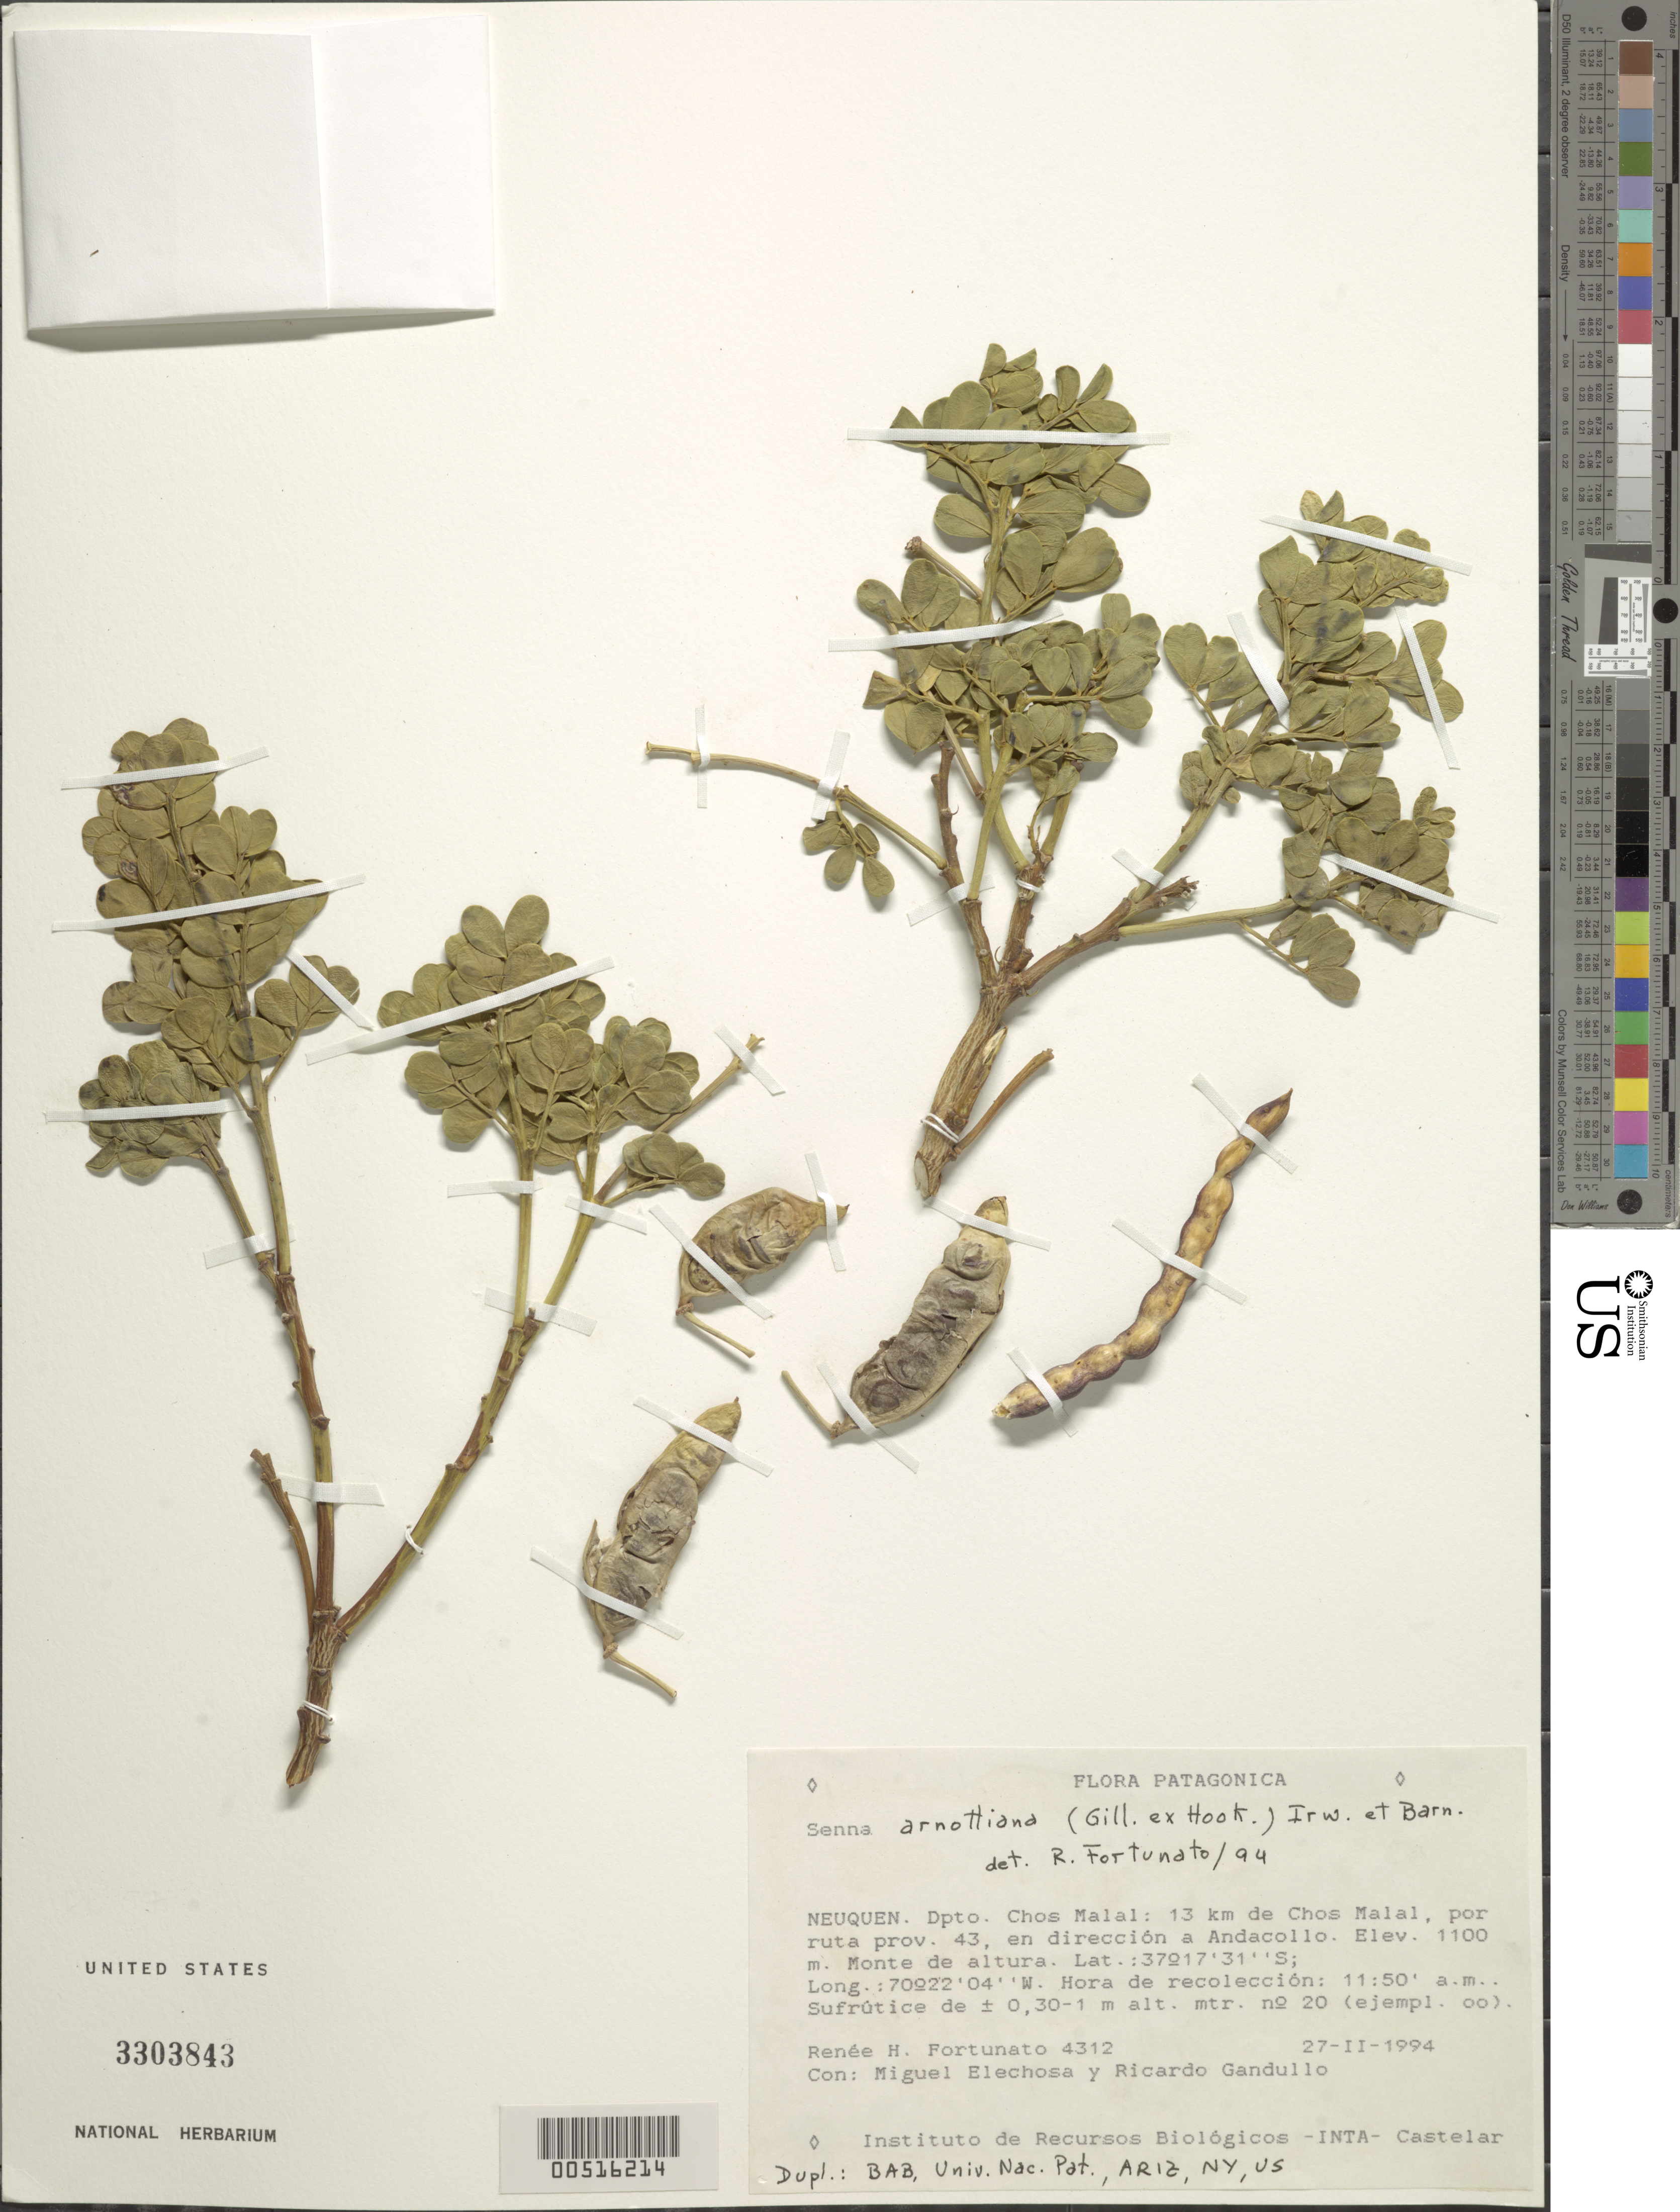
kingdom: Plantae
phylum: Tracheophyta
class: Magnoliopsida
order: Fabales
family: Fabaceae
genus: Senna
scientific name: Senna arnottiana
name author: (Hook.) H.S. Irwin & Barneby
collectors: R. H. Fortunato, M. Elechosa & R. Gandullo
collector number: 4312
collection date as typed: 18 Sep 1975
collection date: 1975-09-18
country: Argentina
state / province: Neuquén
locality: Chos Malal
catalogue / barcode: US 3303843